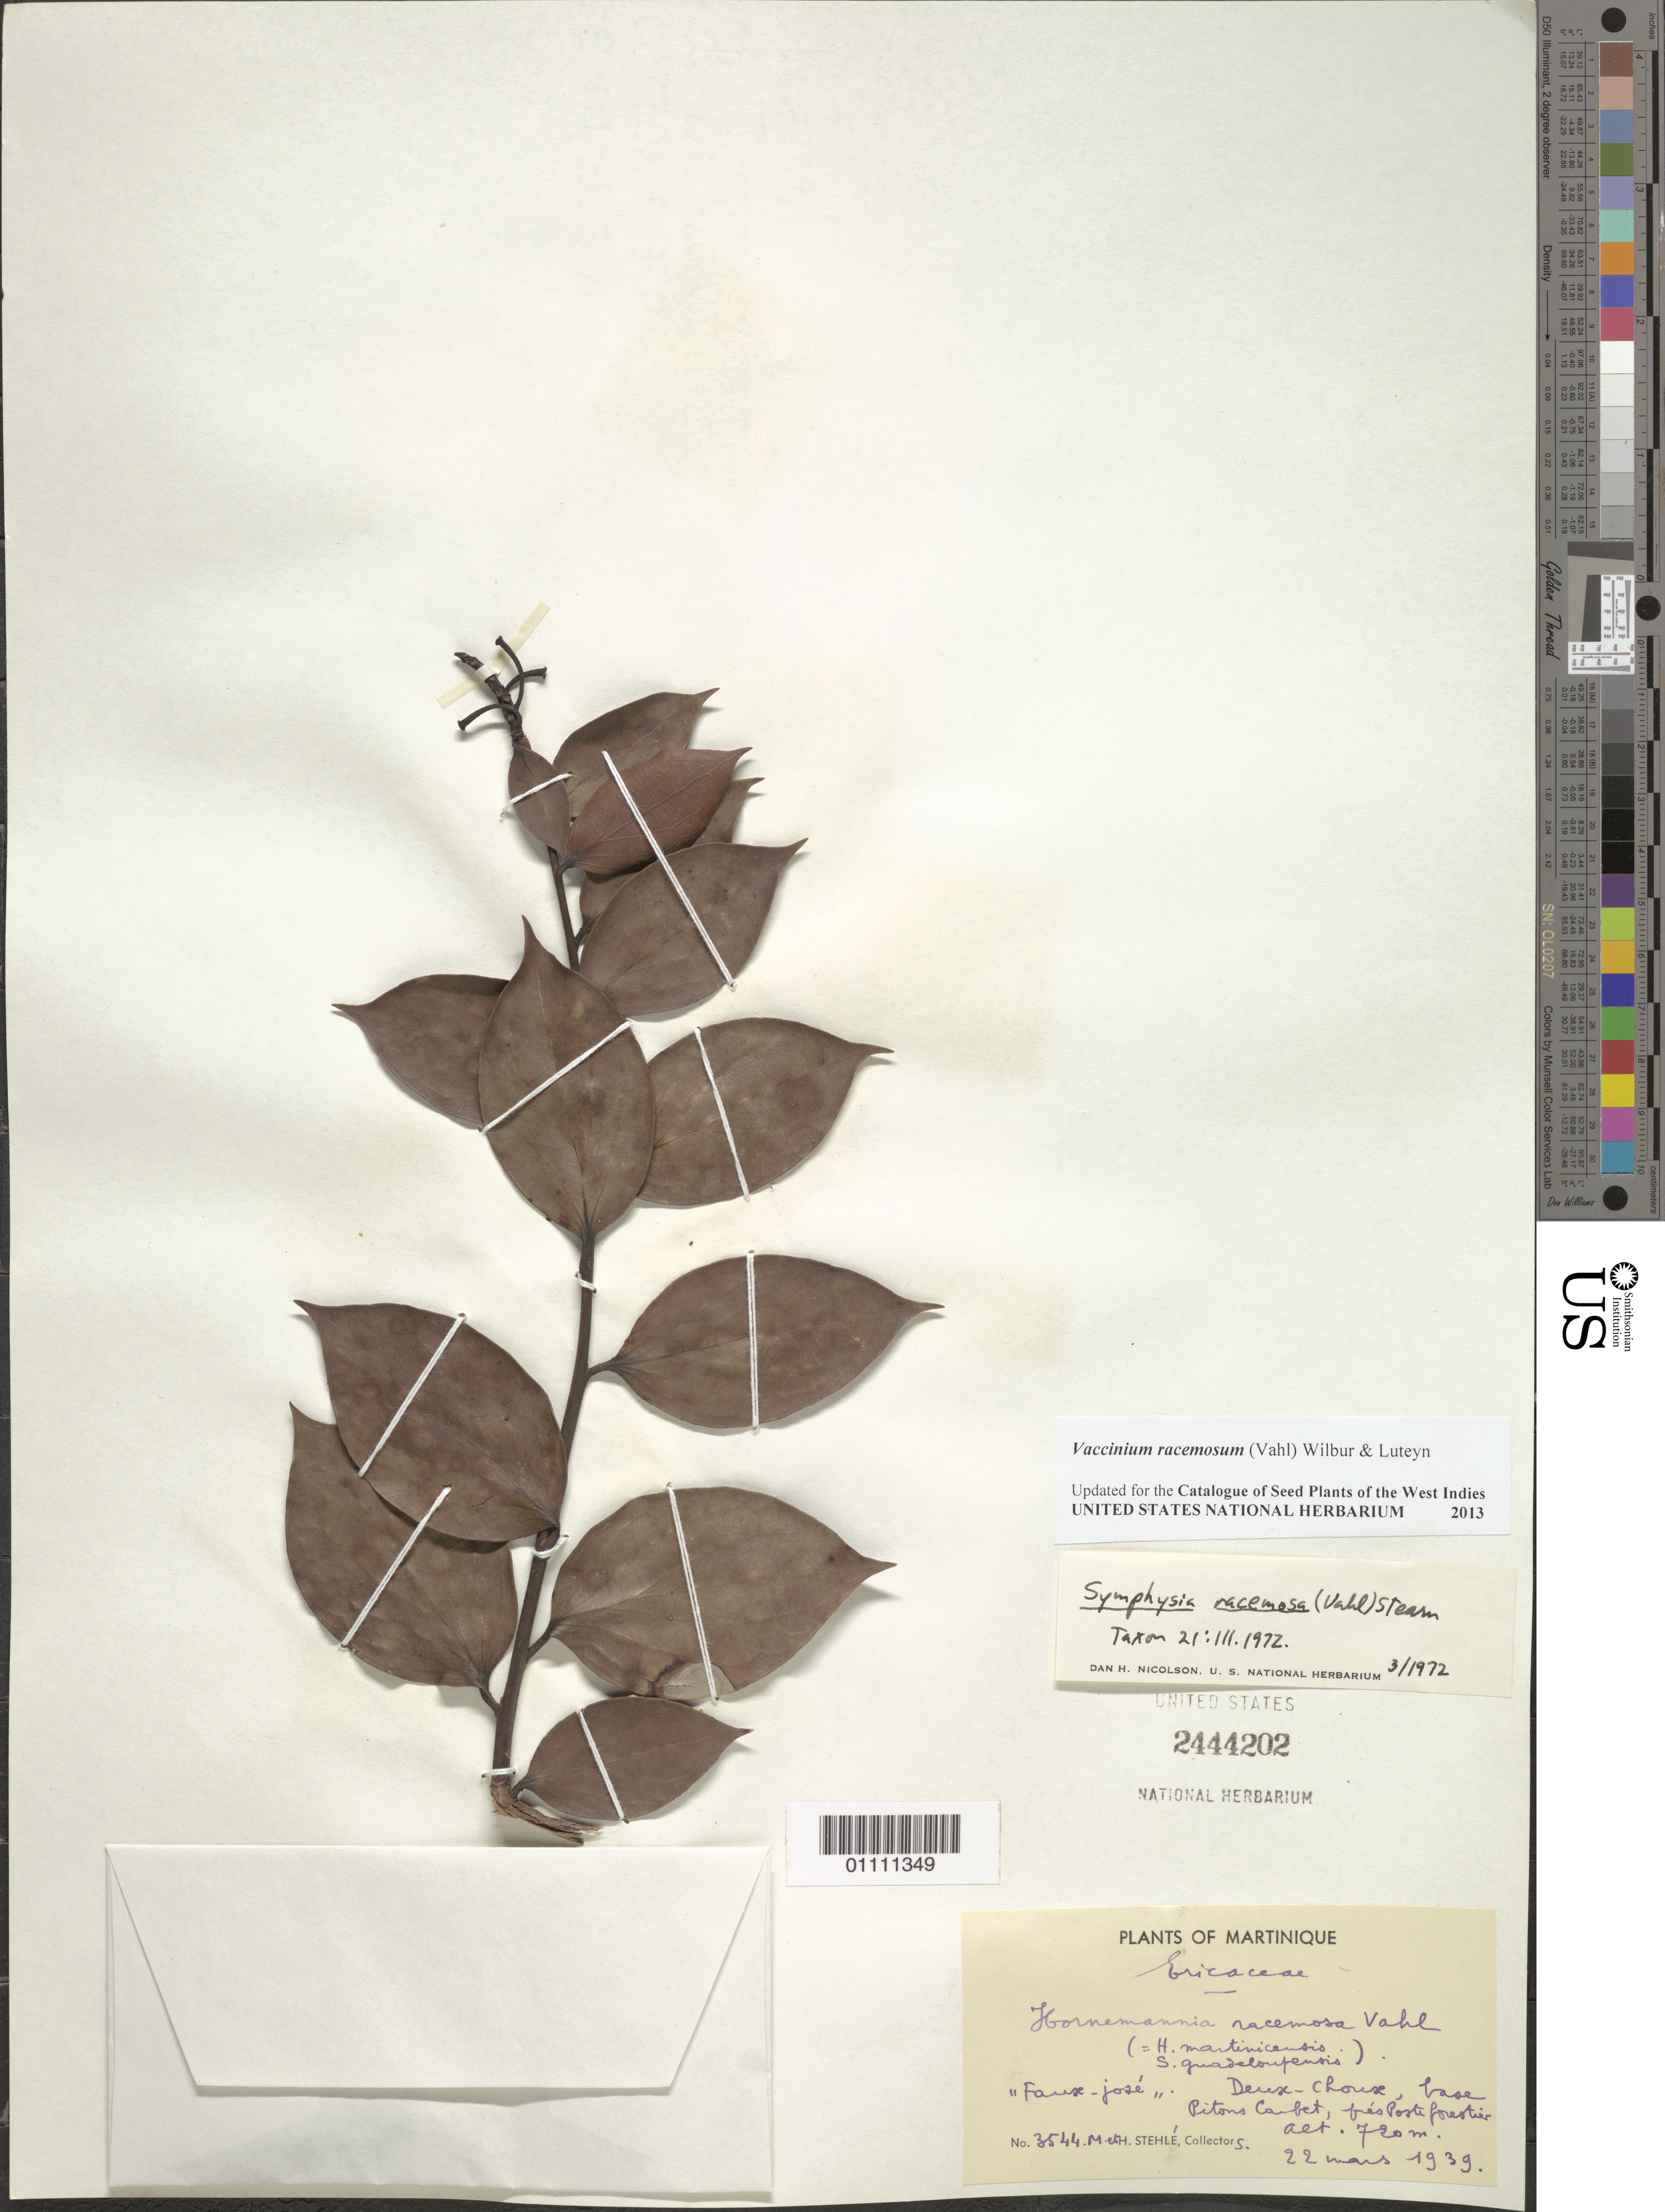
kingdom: Plantae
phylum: Tracheophyta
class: Magnoliopsida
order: Ericales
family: Ericaceae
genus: Vaccinium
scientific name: Vaccinium racemosum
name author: (Vahl) Wilbur & Luteyn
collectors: H. Stehlé & M. Stehlé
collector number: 3544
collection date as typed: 22 Mar 1939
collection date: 1939-03-22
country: Martinique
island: Martinique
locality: Deux-Chouse, base Pitons Coubet, fres Poste forestier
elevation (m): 720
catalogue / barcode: US 2444202